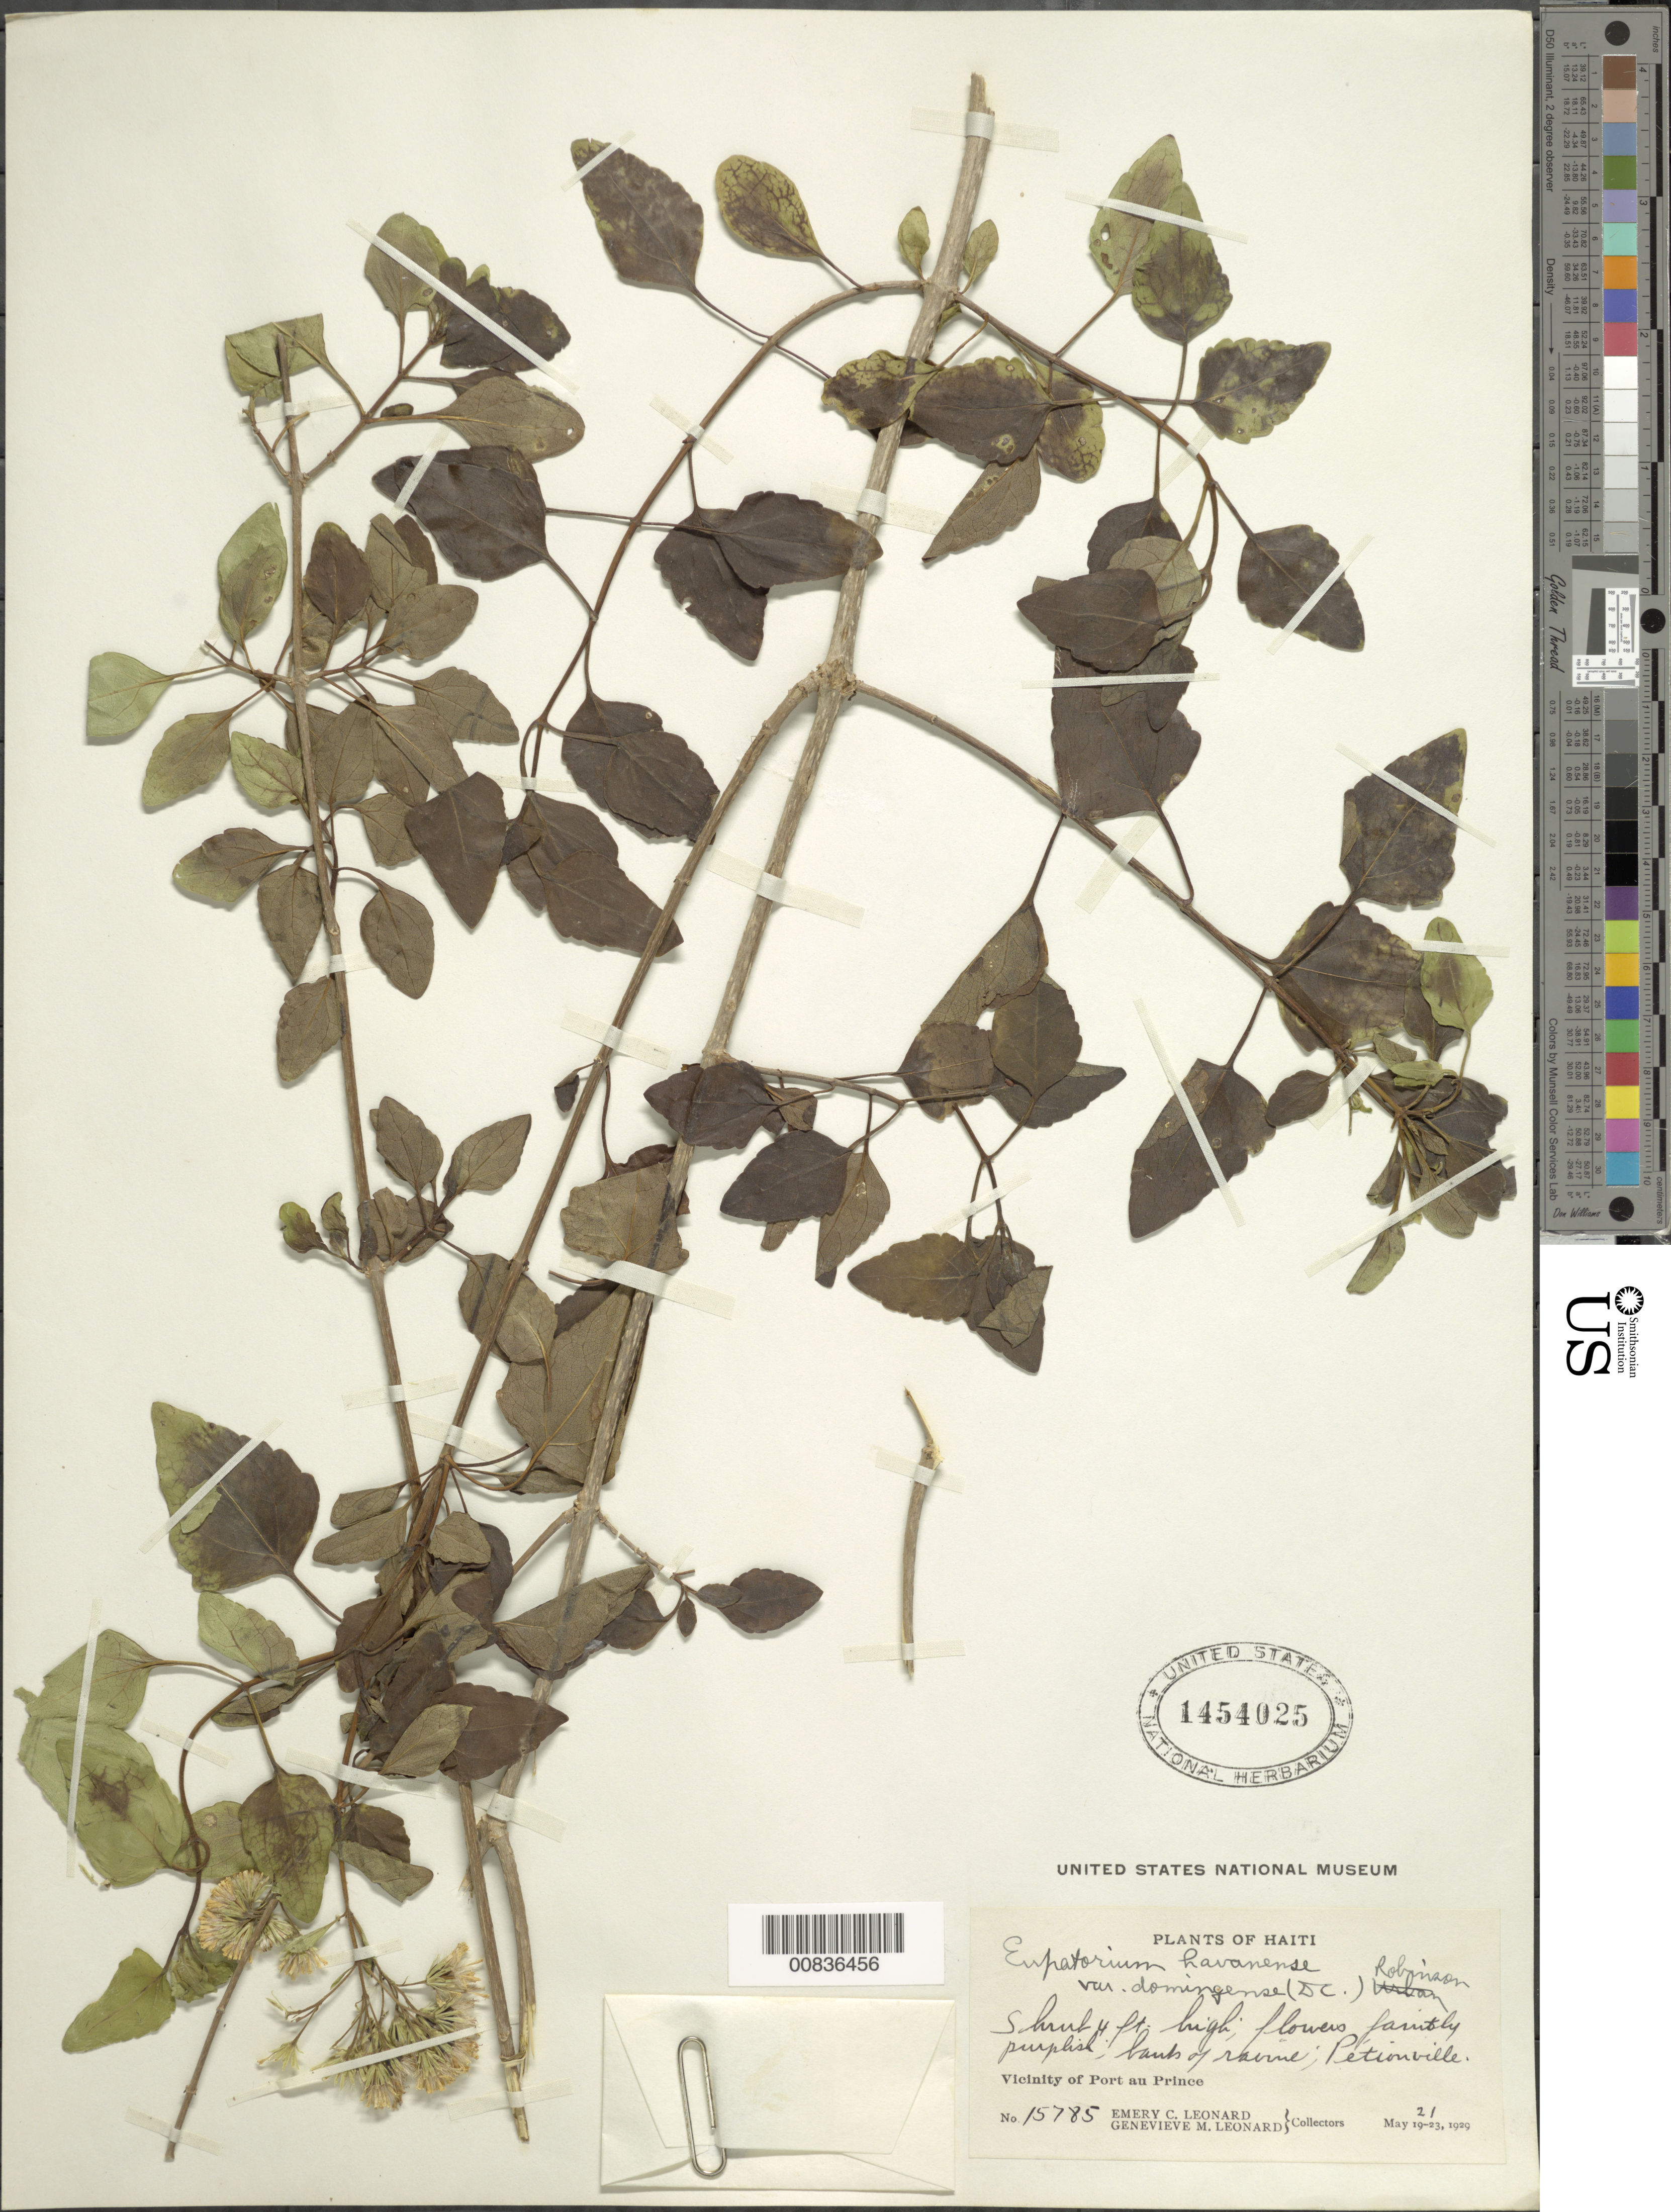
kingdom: Plantae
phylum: Tracheophyta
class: Magnoliopsida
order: Asterales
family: Asteraceae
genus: Ageratina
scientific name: Ageratina havanensis var. domingense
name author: (DC.) H. Rob.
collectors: E. C. Leonard & G. M. Leonard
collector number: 15785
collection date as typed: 21 May 1929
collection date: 1929-05-21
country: Haiti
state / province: Ouest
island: Hispaniola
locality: Vicinity of Port-au-Prince, Pétionville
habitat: Banks of ravine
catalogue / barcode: US 1454025